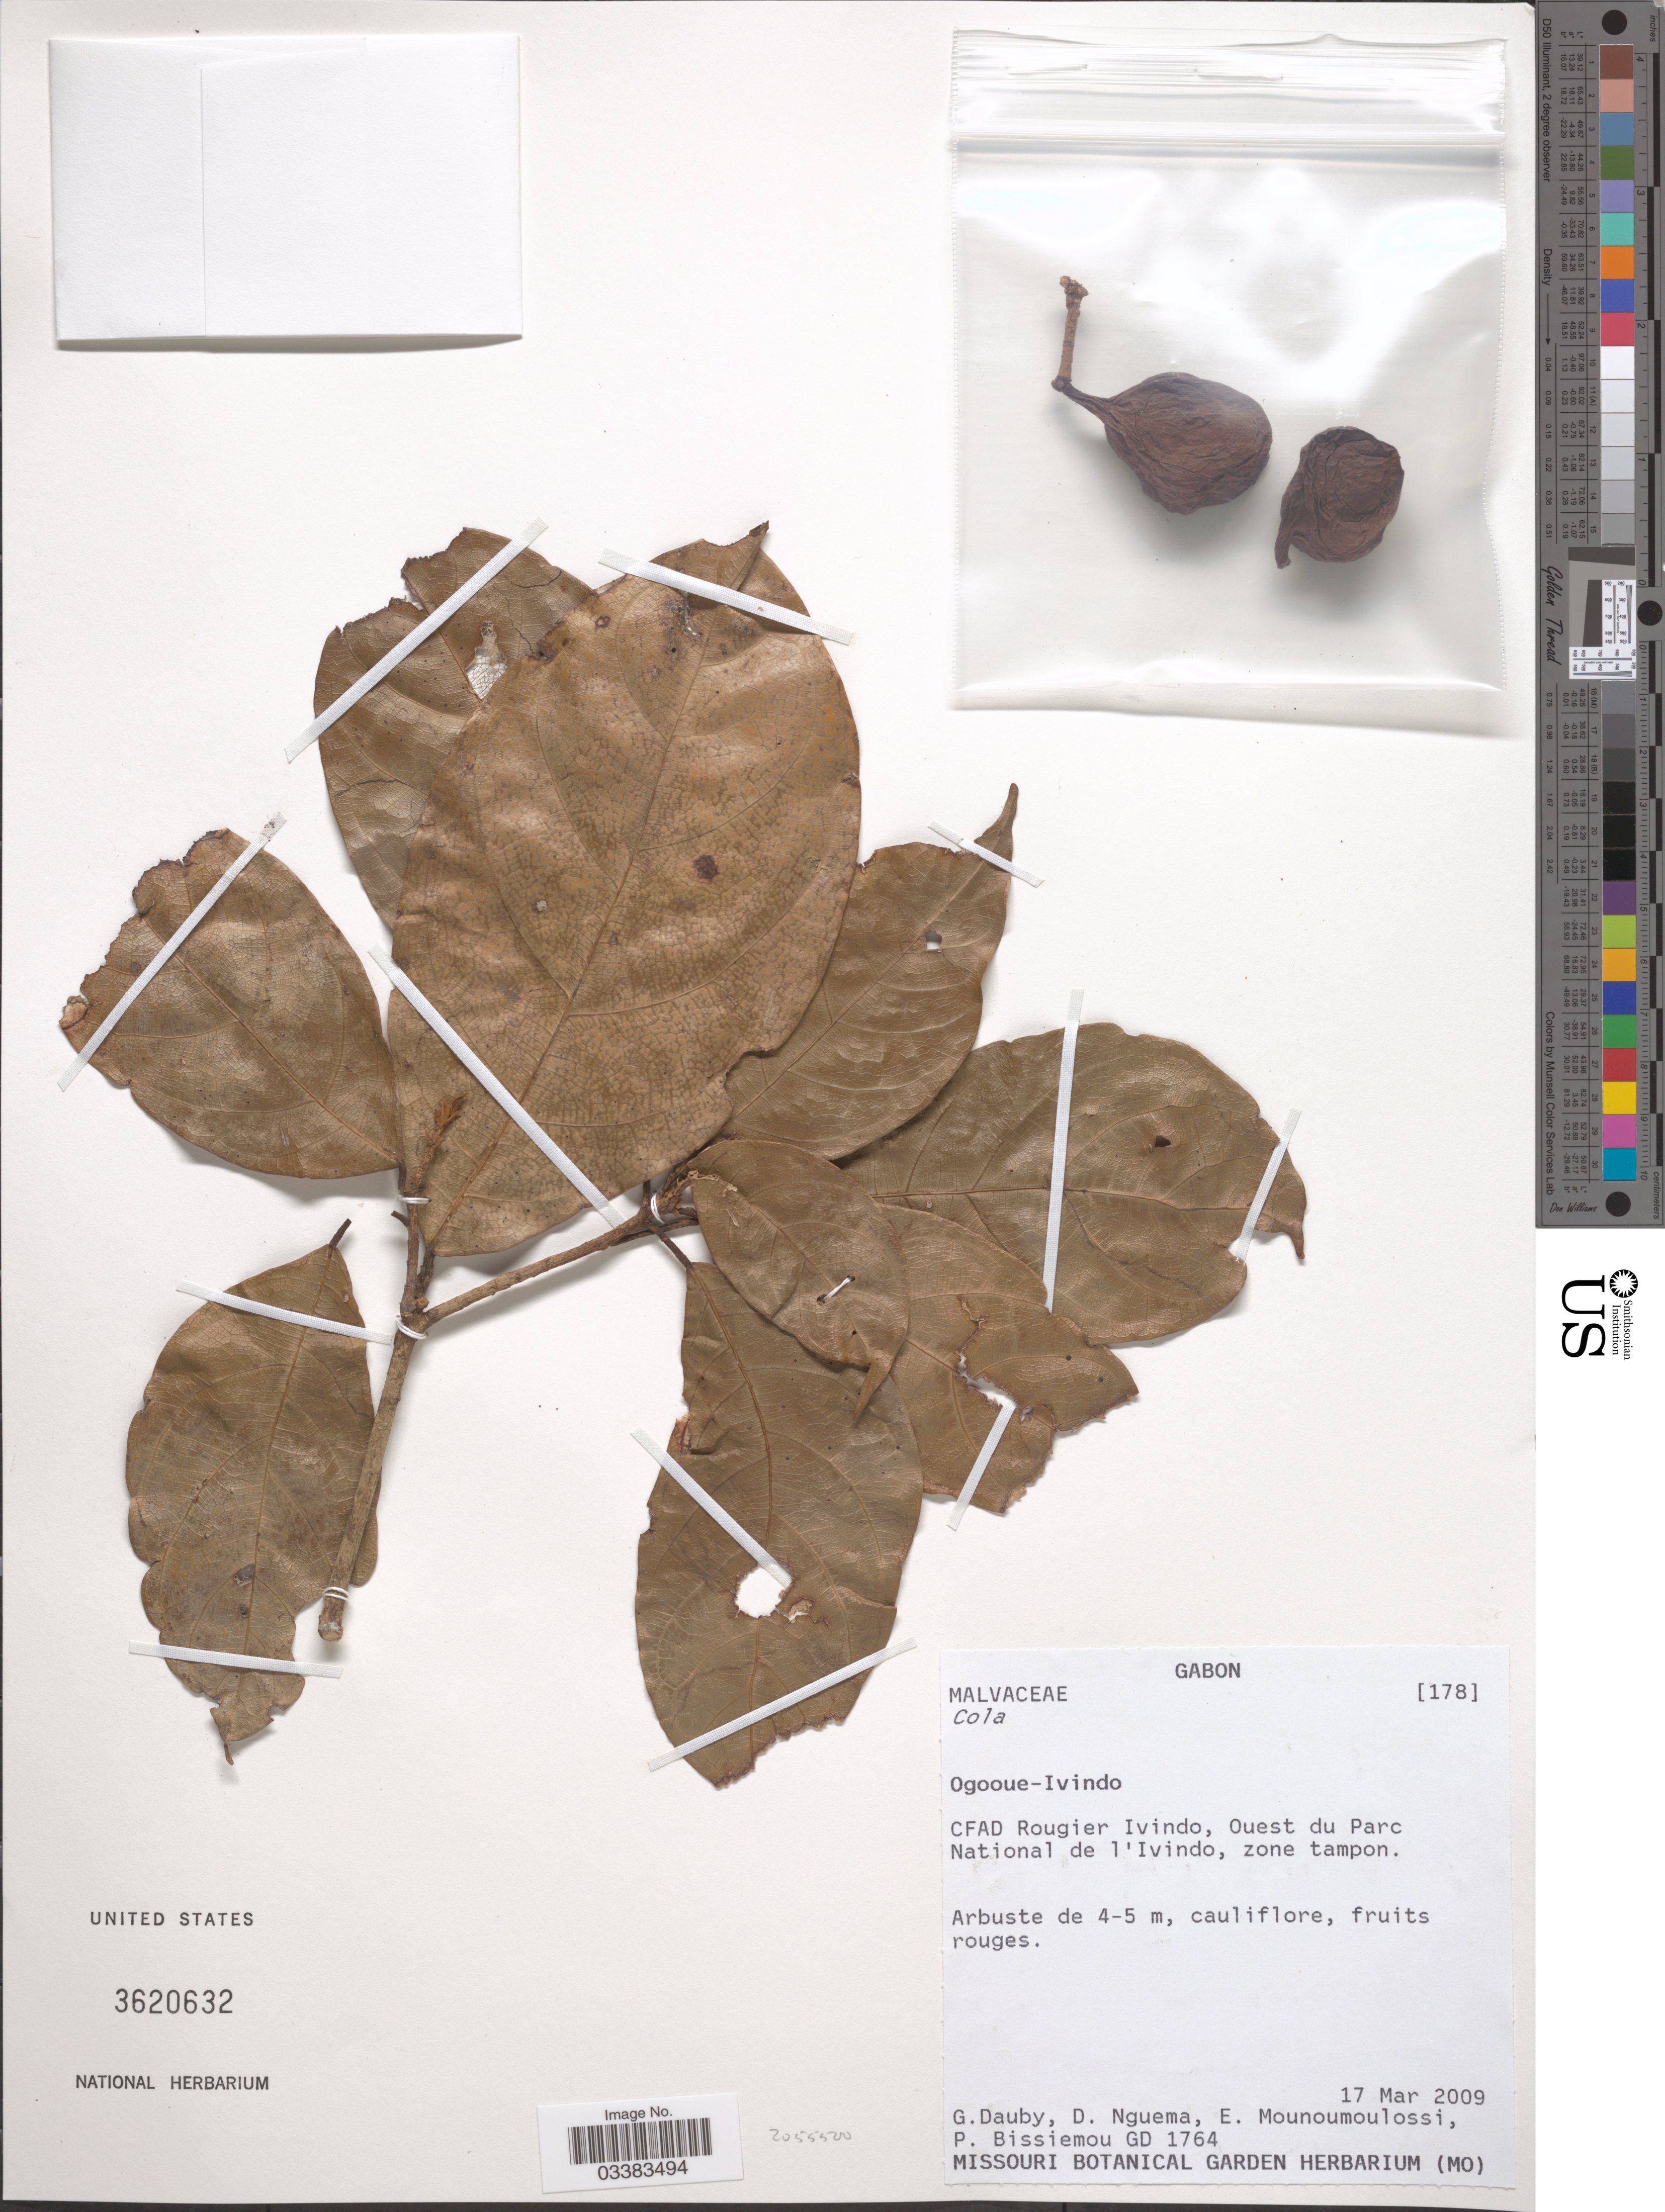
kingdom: Plantae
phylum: Tracheophyta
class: Magnoliopsida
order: Malvales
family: Malvaceae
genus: Cola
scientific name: Cola sp.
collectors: G. Dauby, D. Nguema, E. Mounoumoulossi & P. Bissiemou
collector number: GD 1764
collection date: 2009-03-17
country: Gabon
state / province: Ogooue-Ivindo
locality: CFAD Rougier Ivindo, Ouest du Parc National de l'Ivindo, zone tampon.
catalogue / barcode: US 3620632